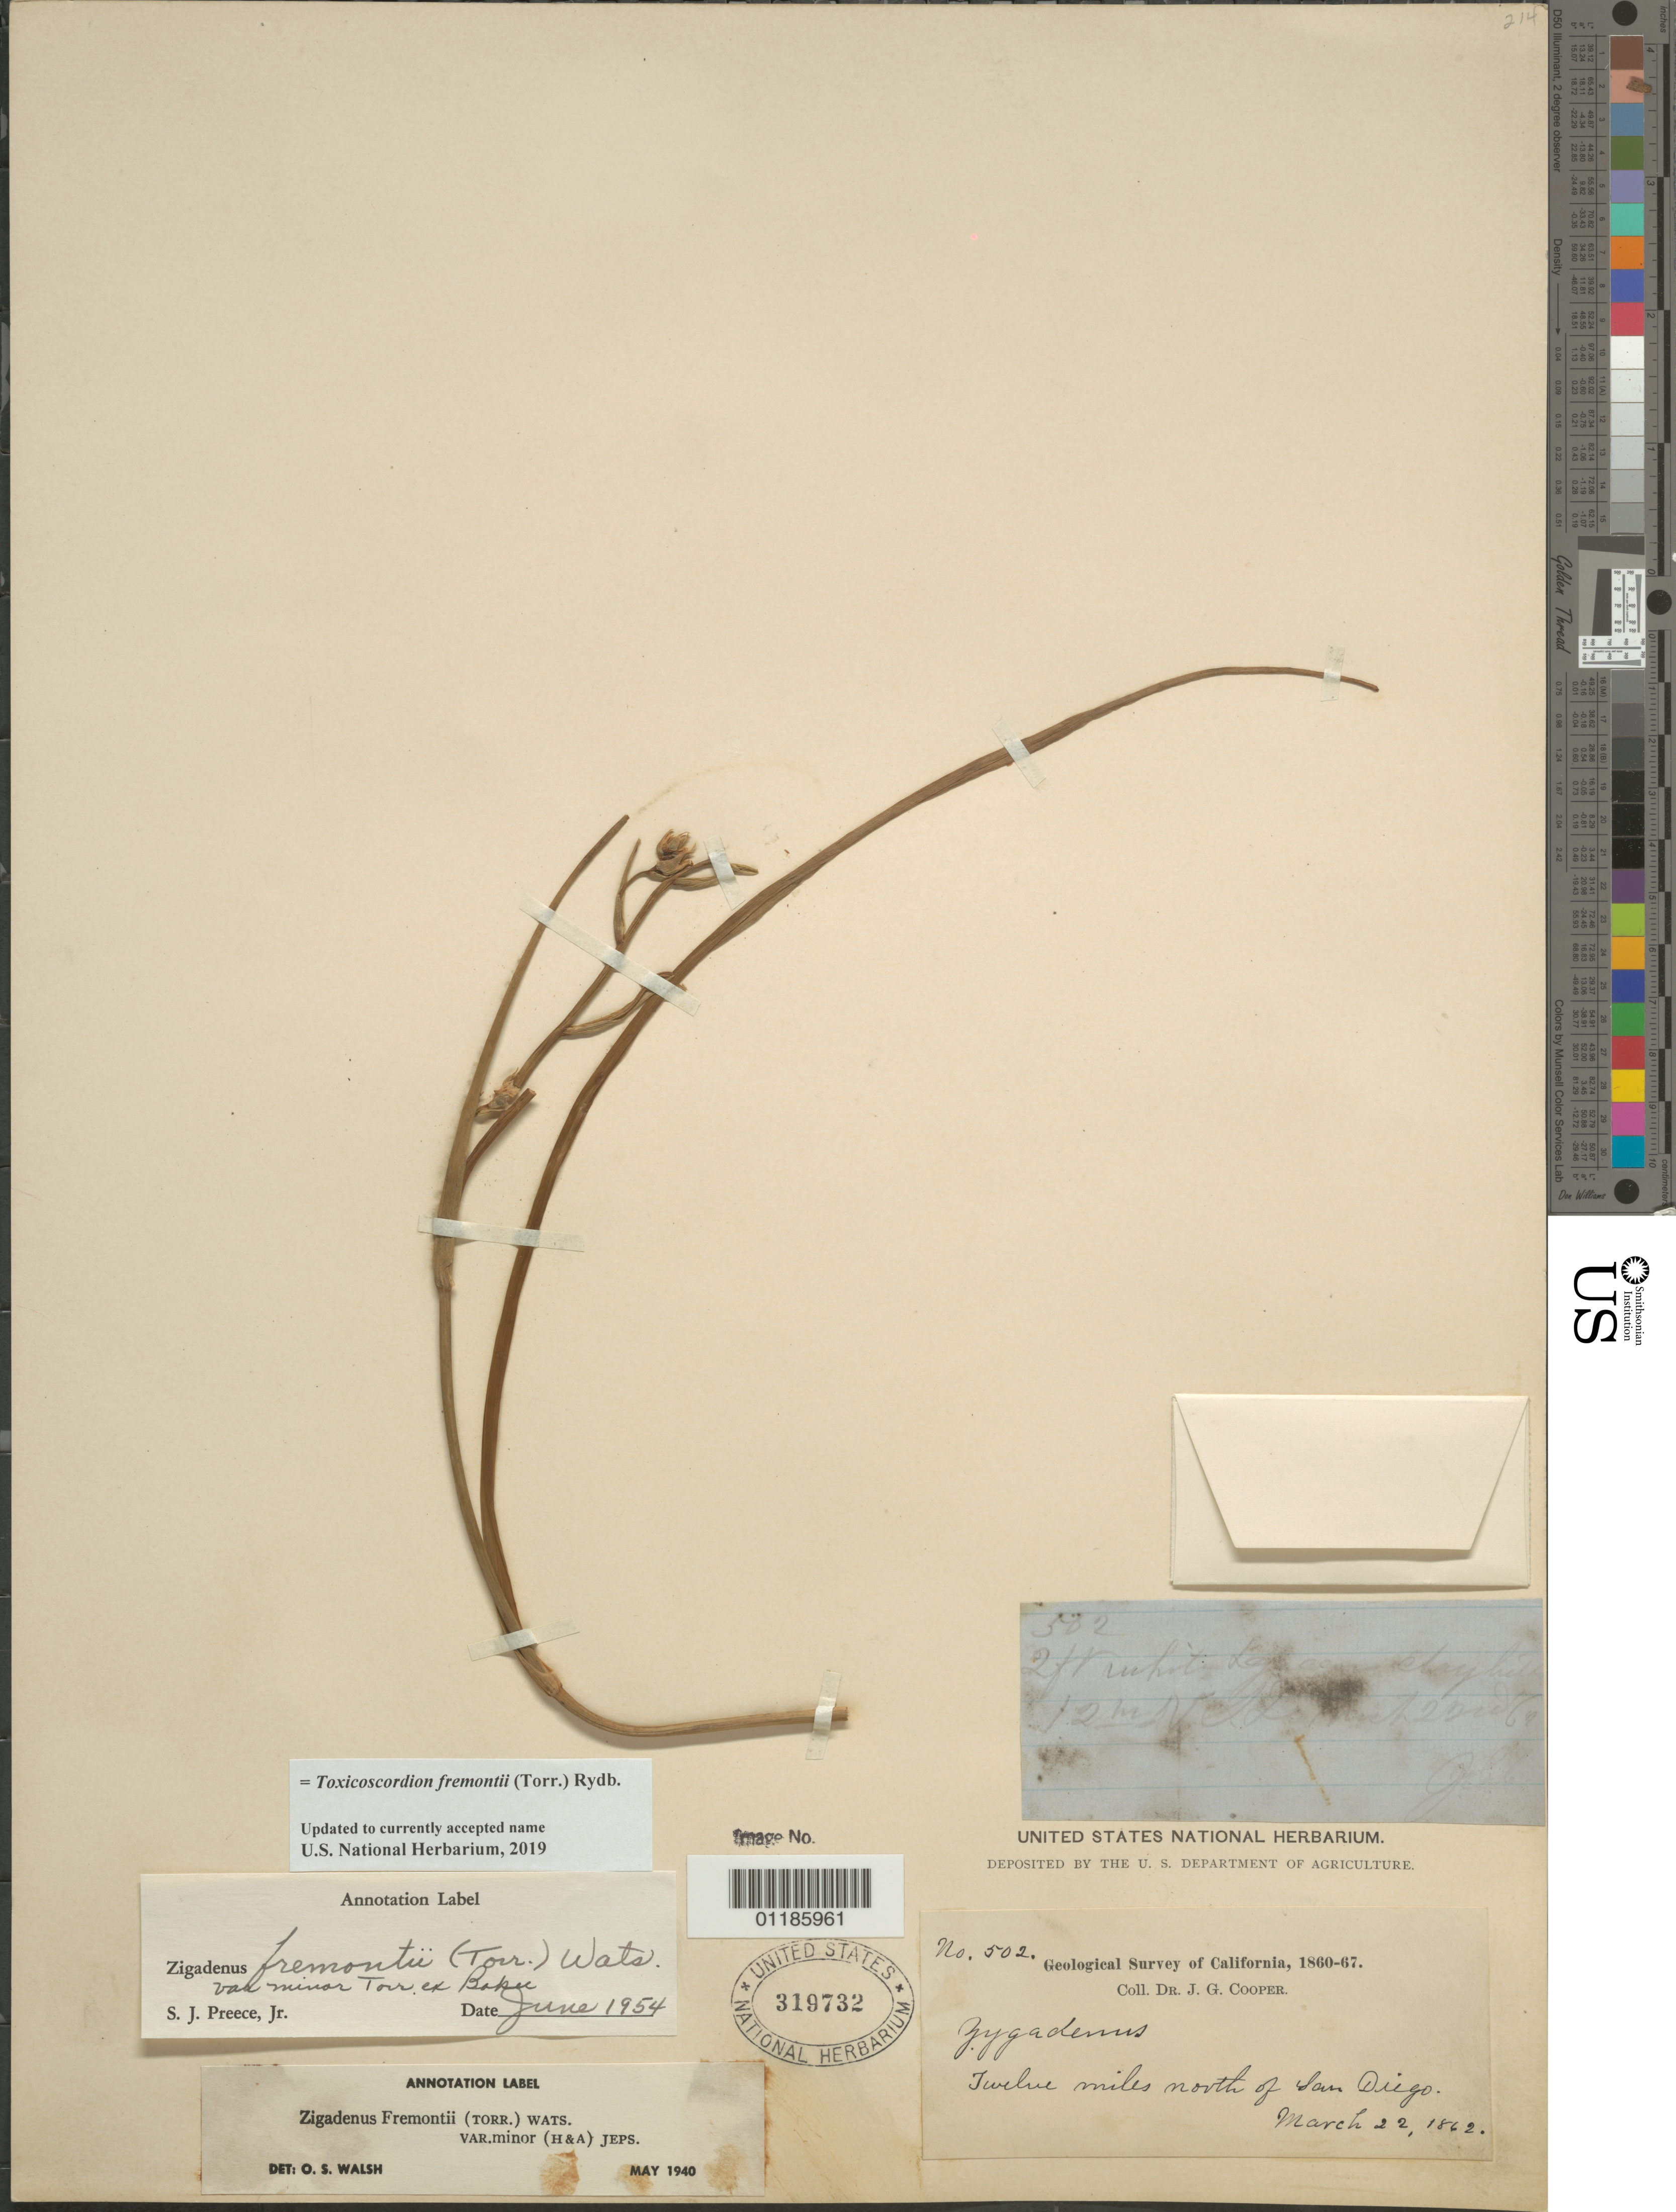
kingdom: Plantae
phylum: Tracheophyta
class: Liliopsida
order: Liliales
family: Melanthiaceae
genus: Toxicoscordion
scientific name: Toxicoscordion fremontii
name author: (Torr.) Rydb.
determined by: Strong, Mark T., (BOT), Smithsonian Institution - National Museum of Natural History (UNITED STATES)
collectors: J. G. Cooper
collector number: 502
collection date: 1862-03-22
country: United States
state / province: California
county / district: San Diego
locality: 12 miles northeast of San Diego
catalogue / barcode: US 319732